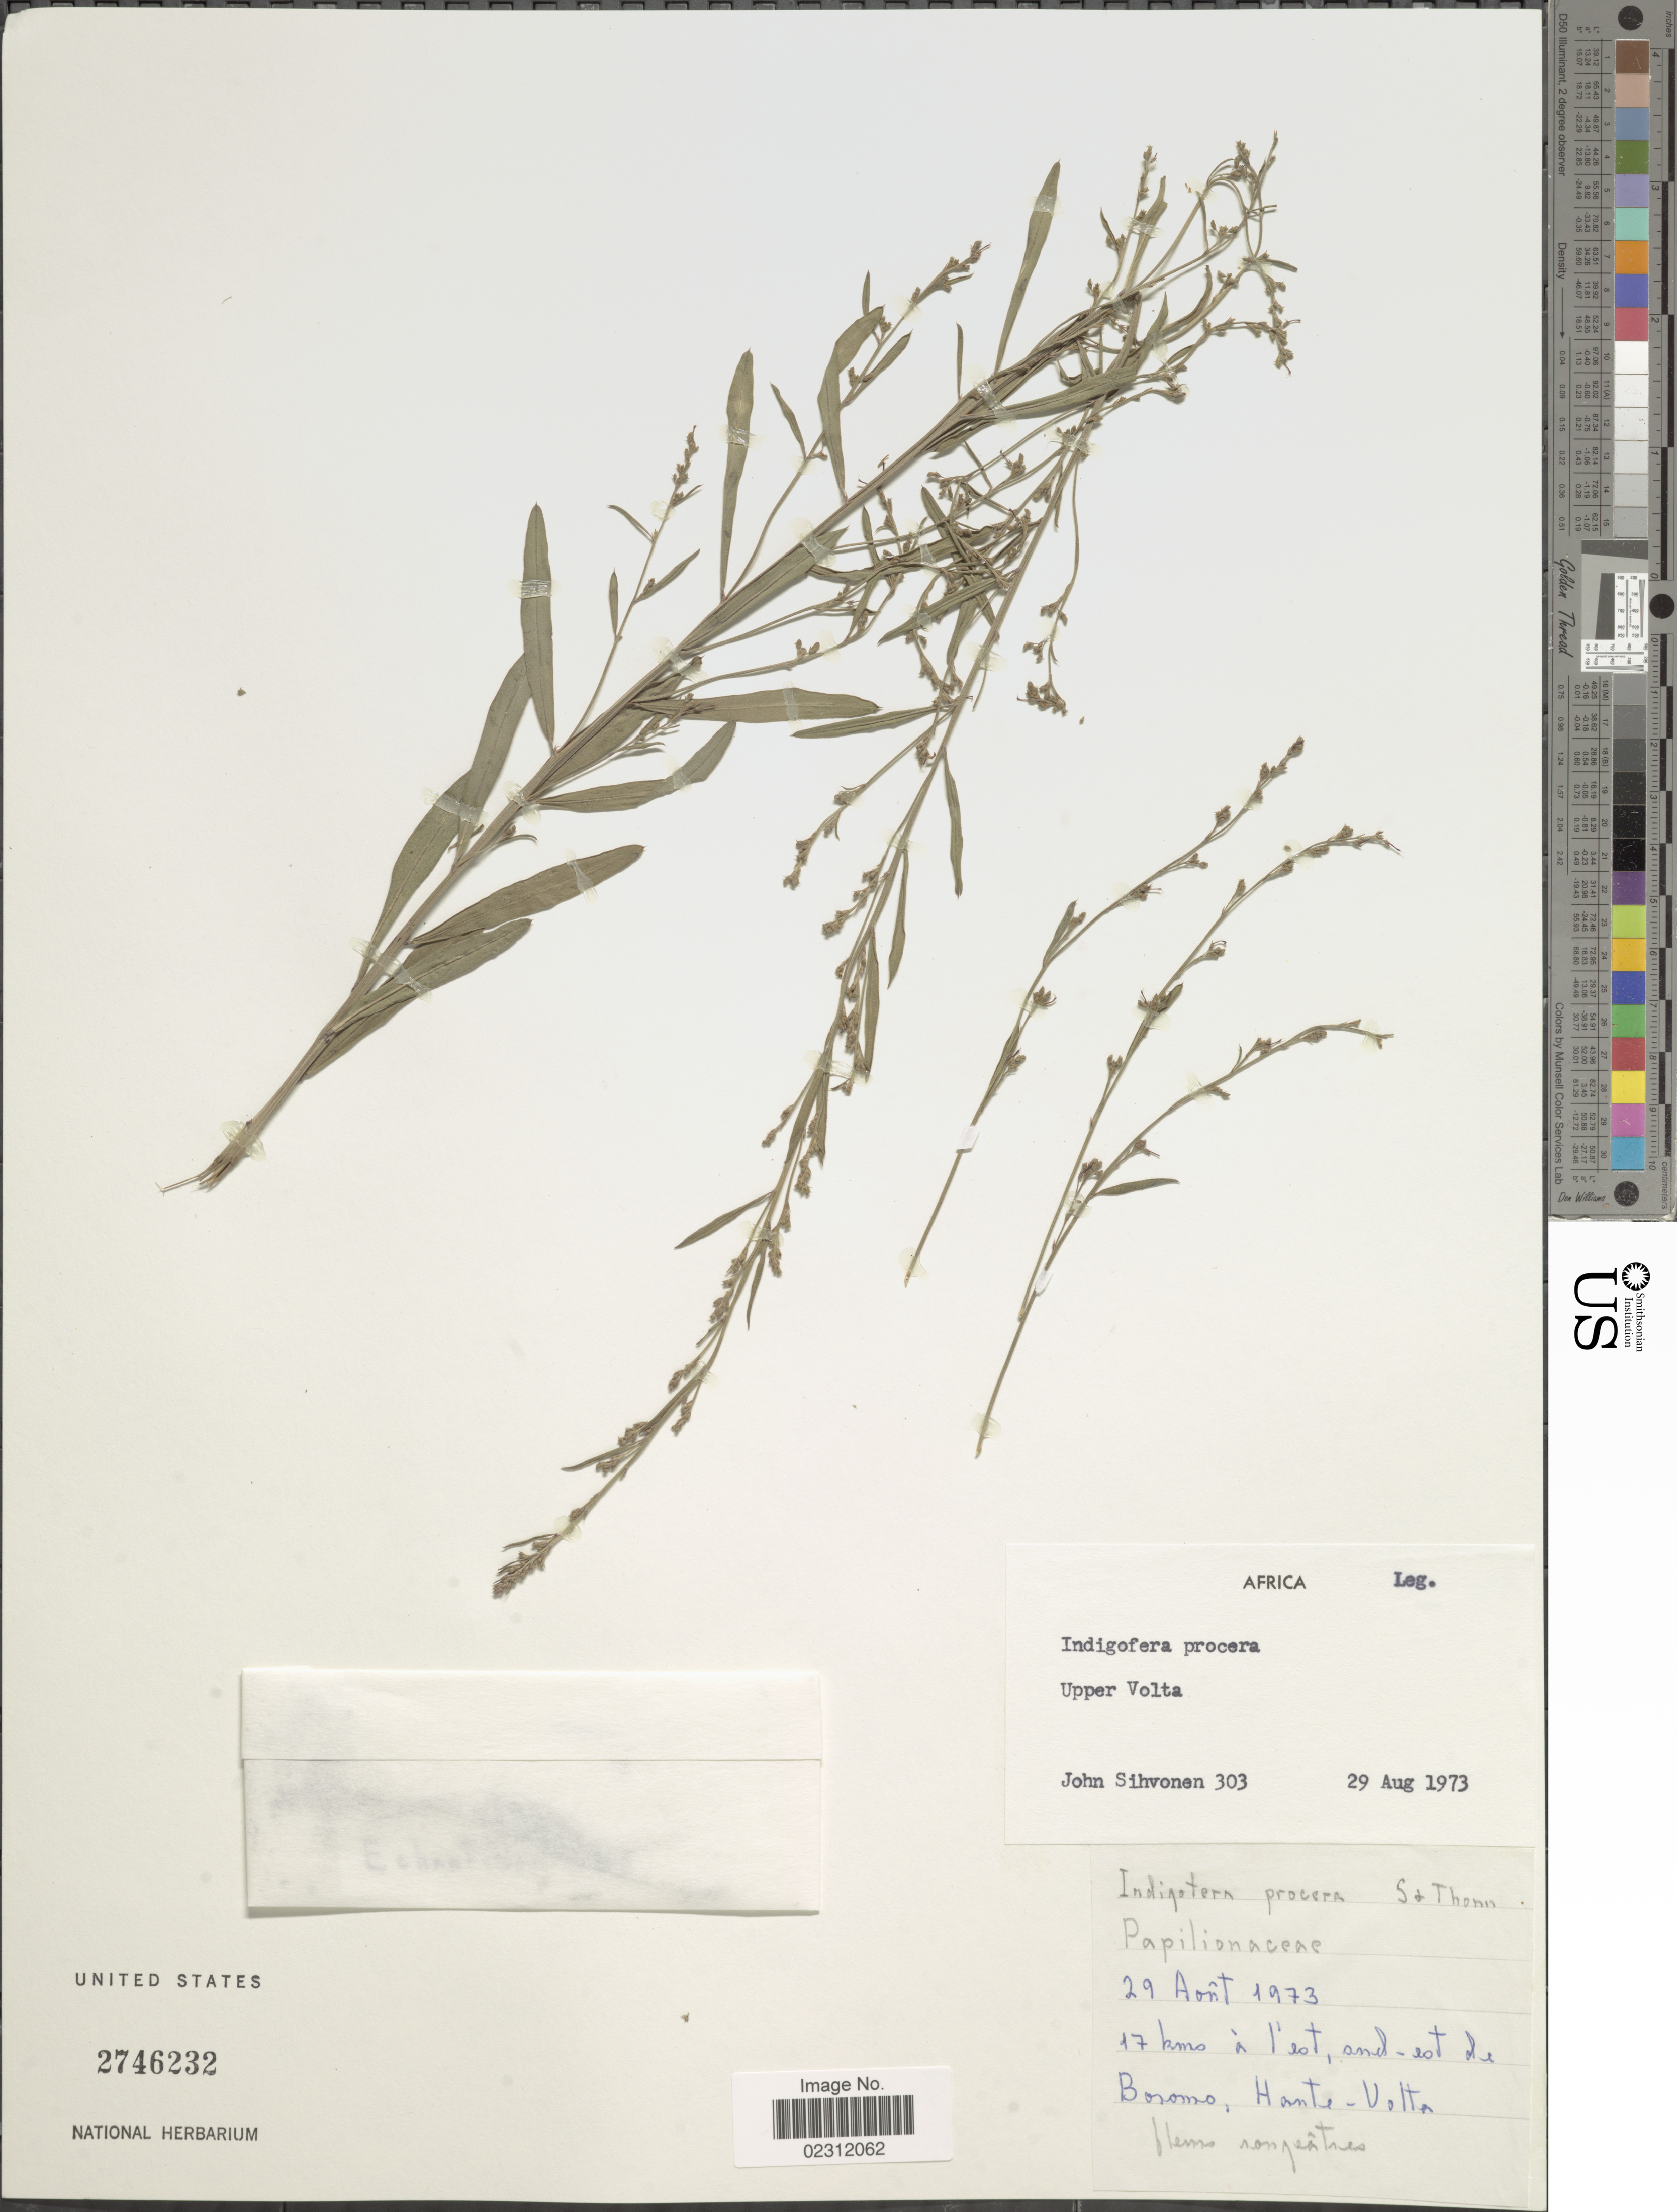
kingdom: Plantae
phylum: Tracheophyta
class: Magnoliopsida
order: Fabales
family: Fabaceae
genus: Indigofera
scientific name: Indigofera procera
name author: Schumach. & Thonn.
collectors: J. Sihvonen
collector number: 303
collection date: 1973-08-29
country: Burkina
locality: Upper Volta, 17 kms s l'est sud-est de Boromo, Haute-Volta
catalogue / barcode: US 2746232